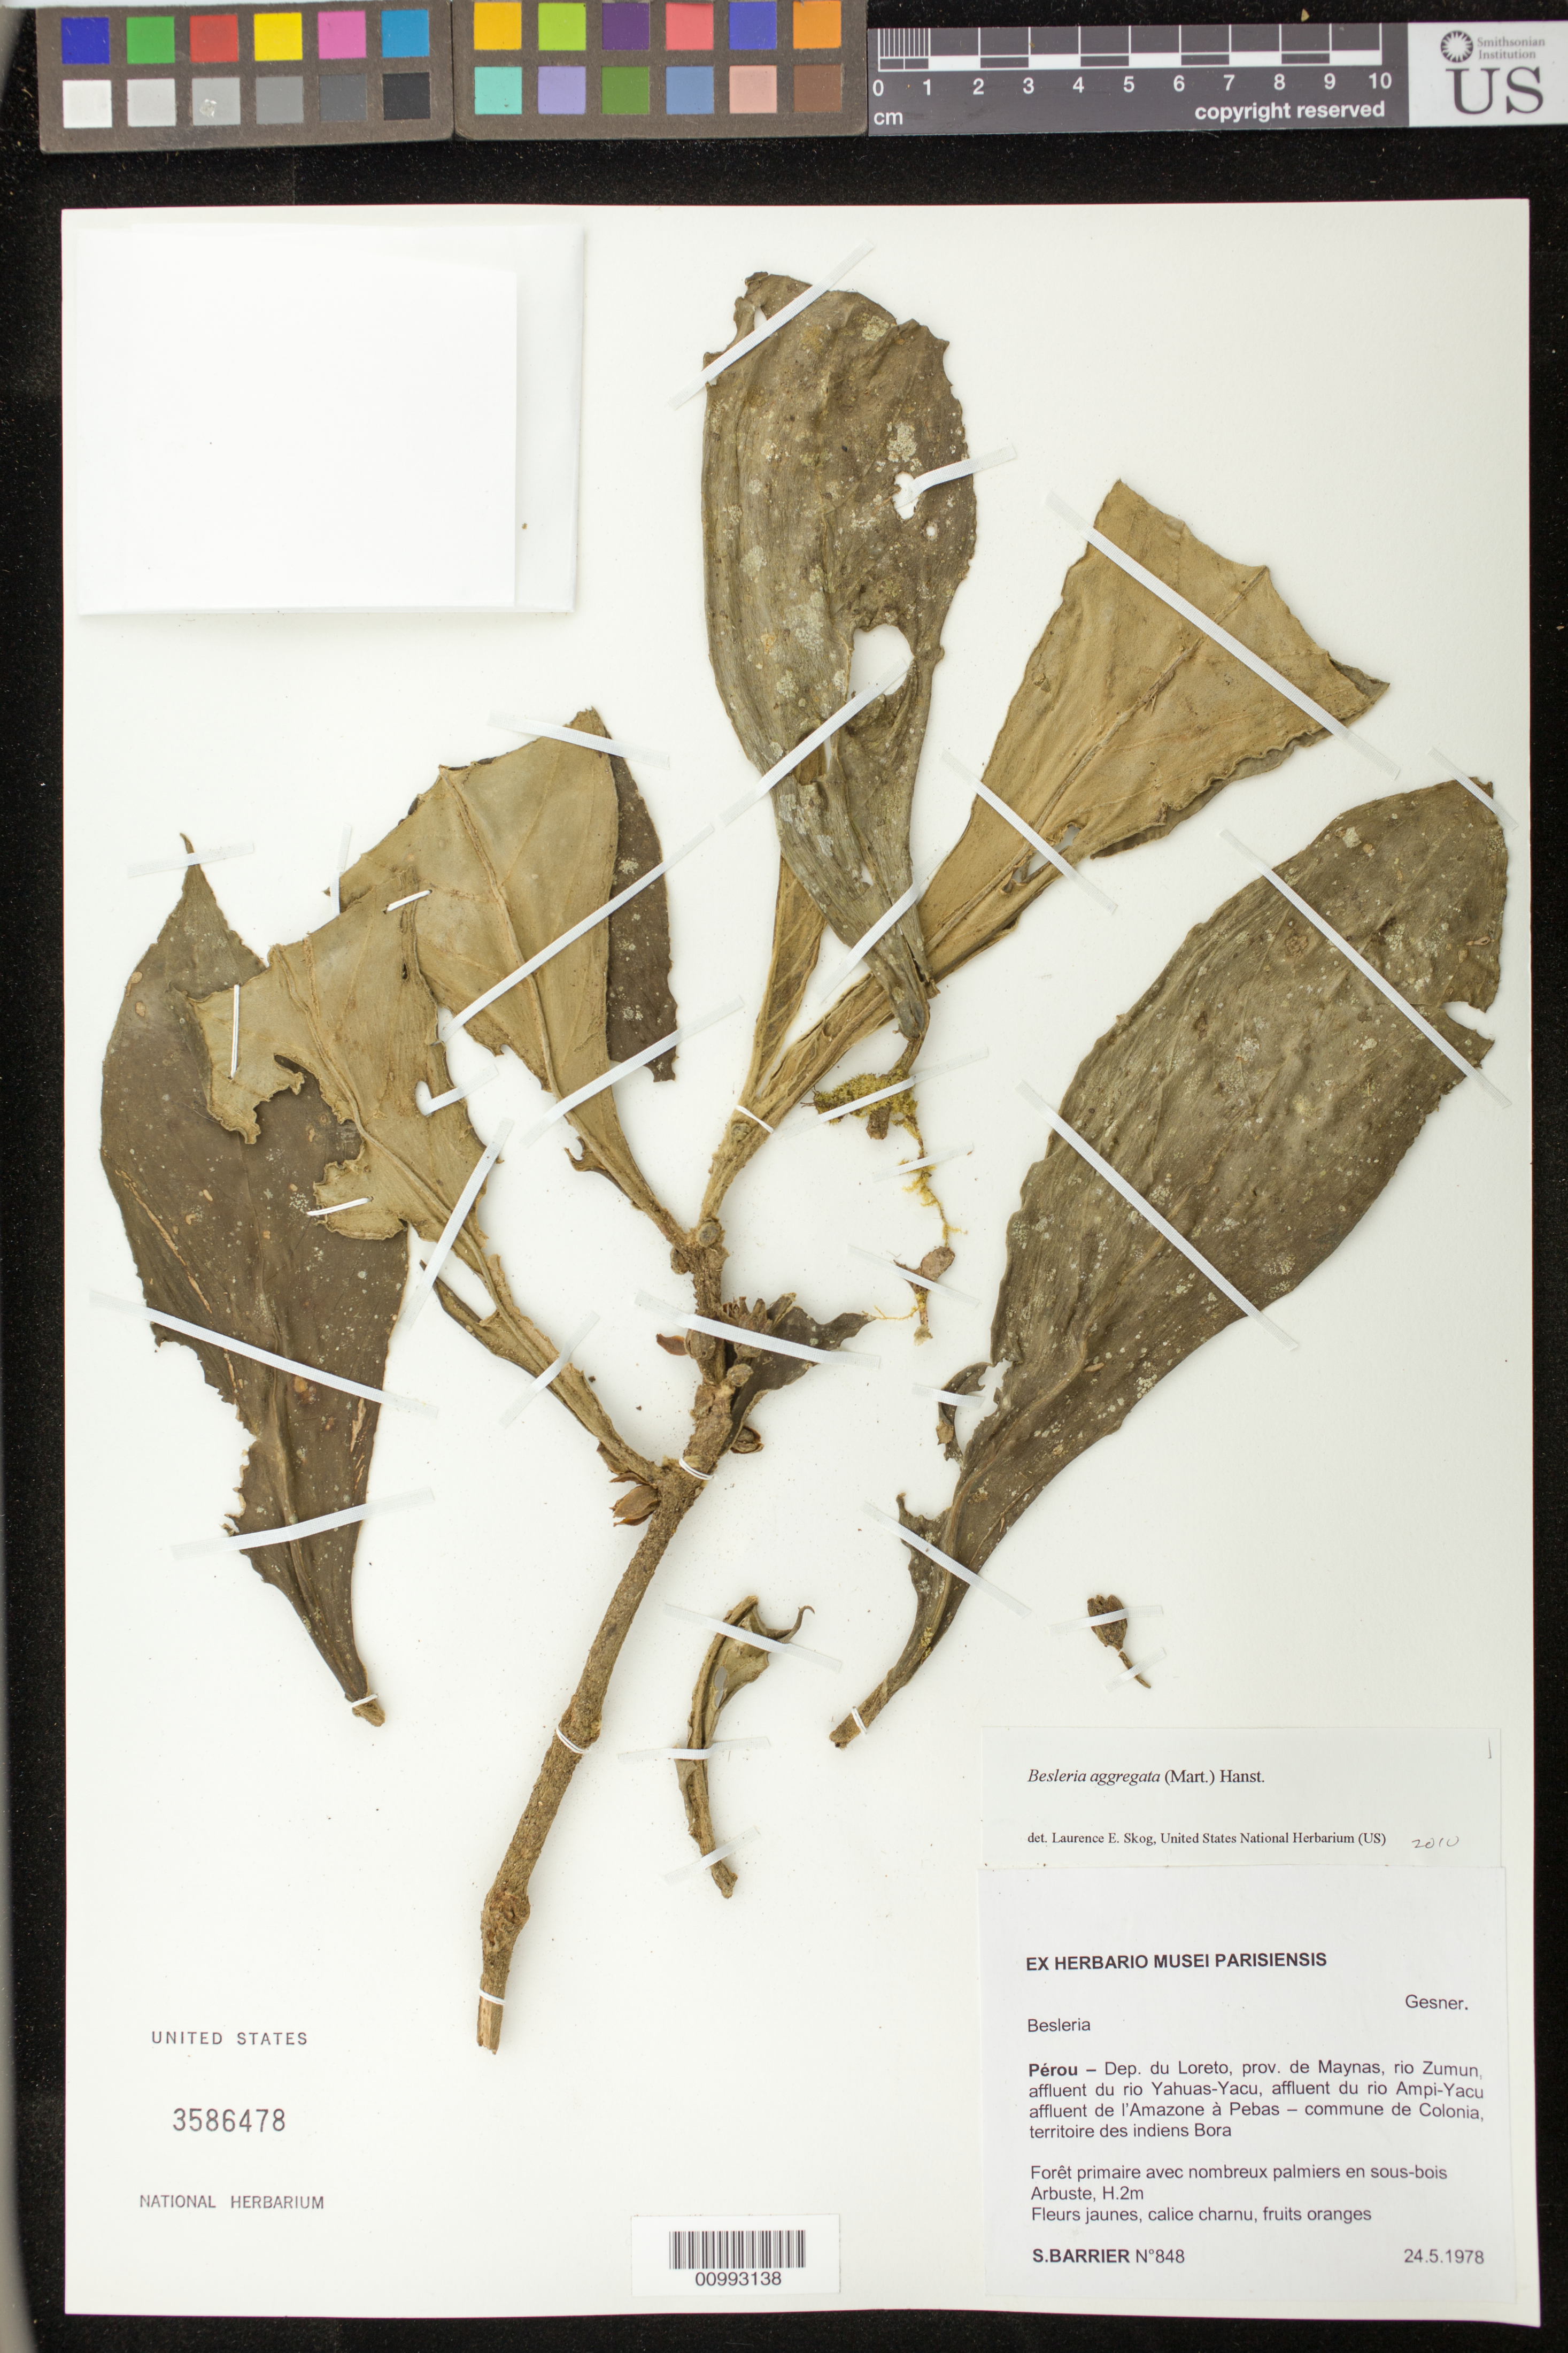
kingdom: Plantae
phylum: Tracheophyta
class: Magnoliopsida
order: Lamiales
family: Gesneriaceae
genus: Besleria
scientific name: Besleria aggregata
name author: (Mart.) Hanst.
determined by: Skog, Laurence E.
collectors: S. Barrier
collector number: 848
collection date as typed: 24 May 1978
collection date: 1978-05-24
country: Peru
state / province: Loreto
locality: Dep. Du Loreto, prov. De Maynas, rio Zumun, affluent del rio Yahuas-Yacu, affluent du rio Ampi-Yacu affluent de l'Amazone à Pebas - commune de Colonia, territoire des indiens Bora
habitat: Forêt primaire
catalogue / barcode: US 3586478